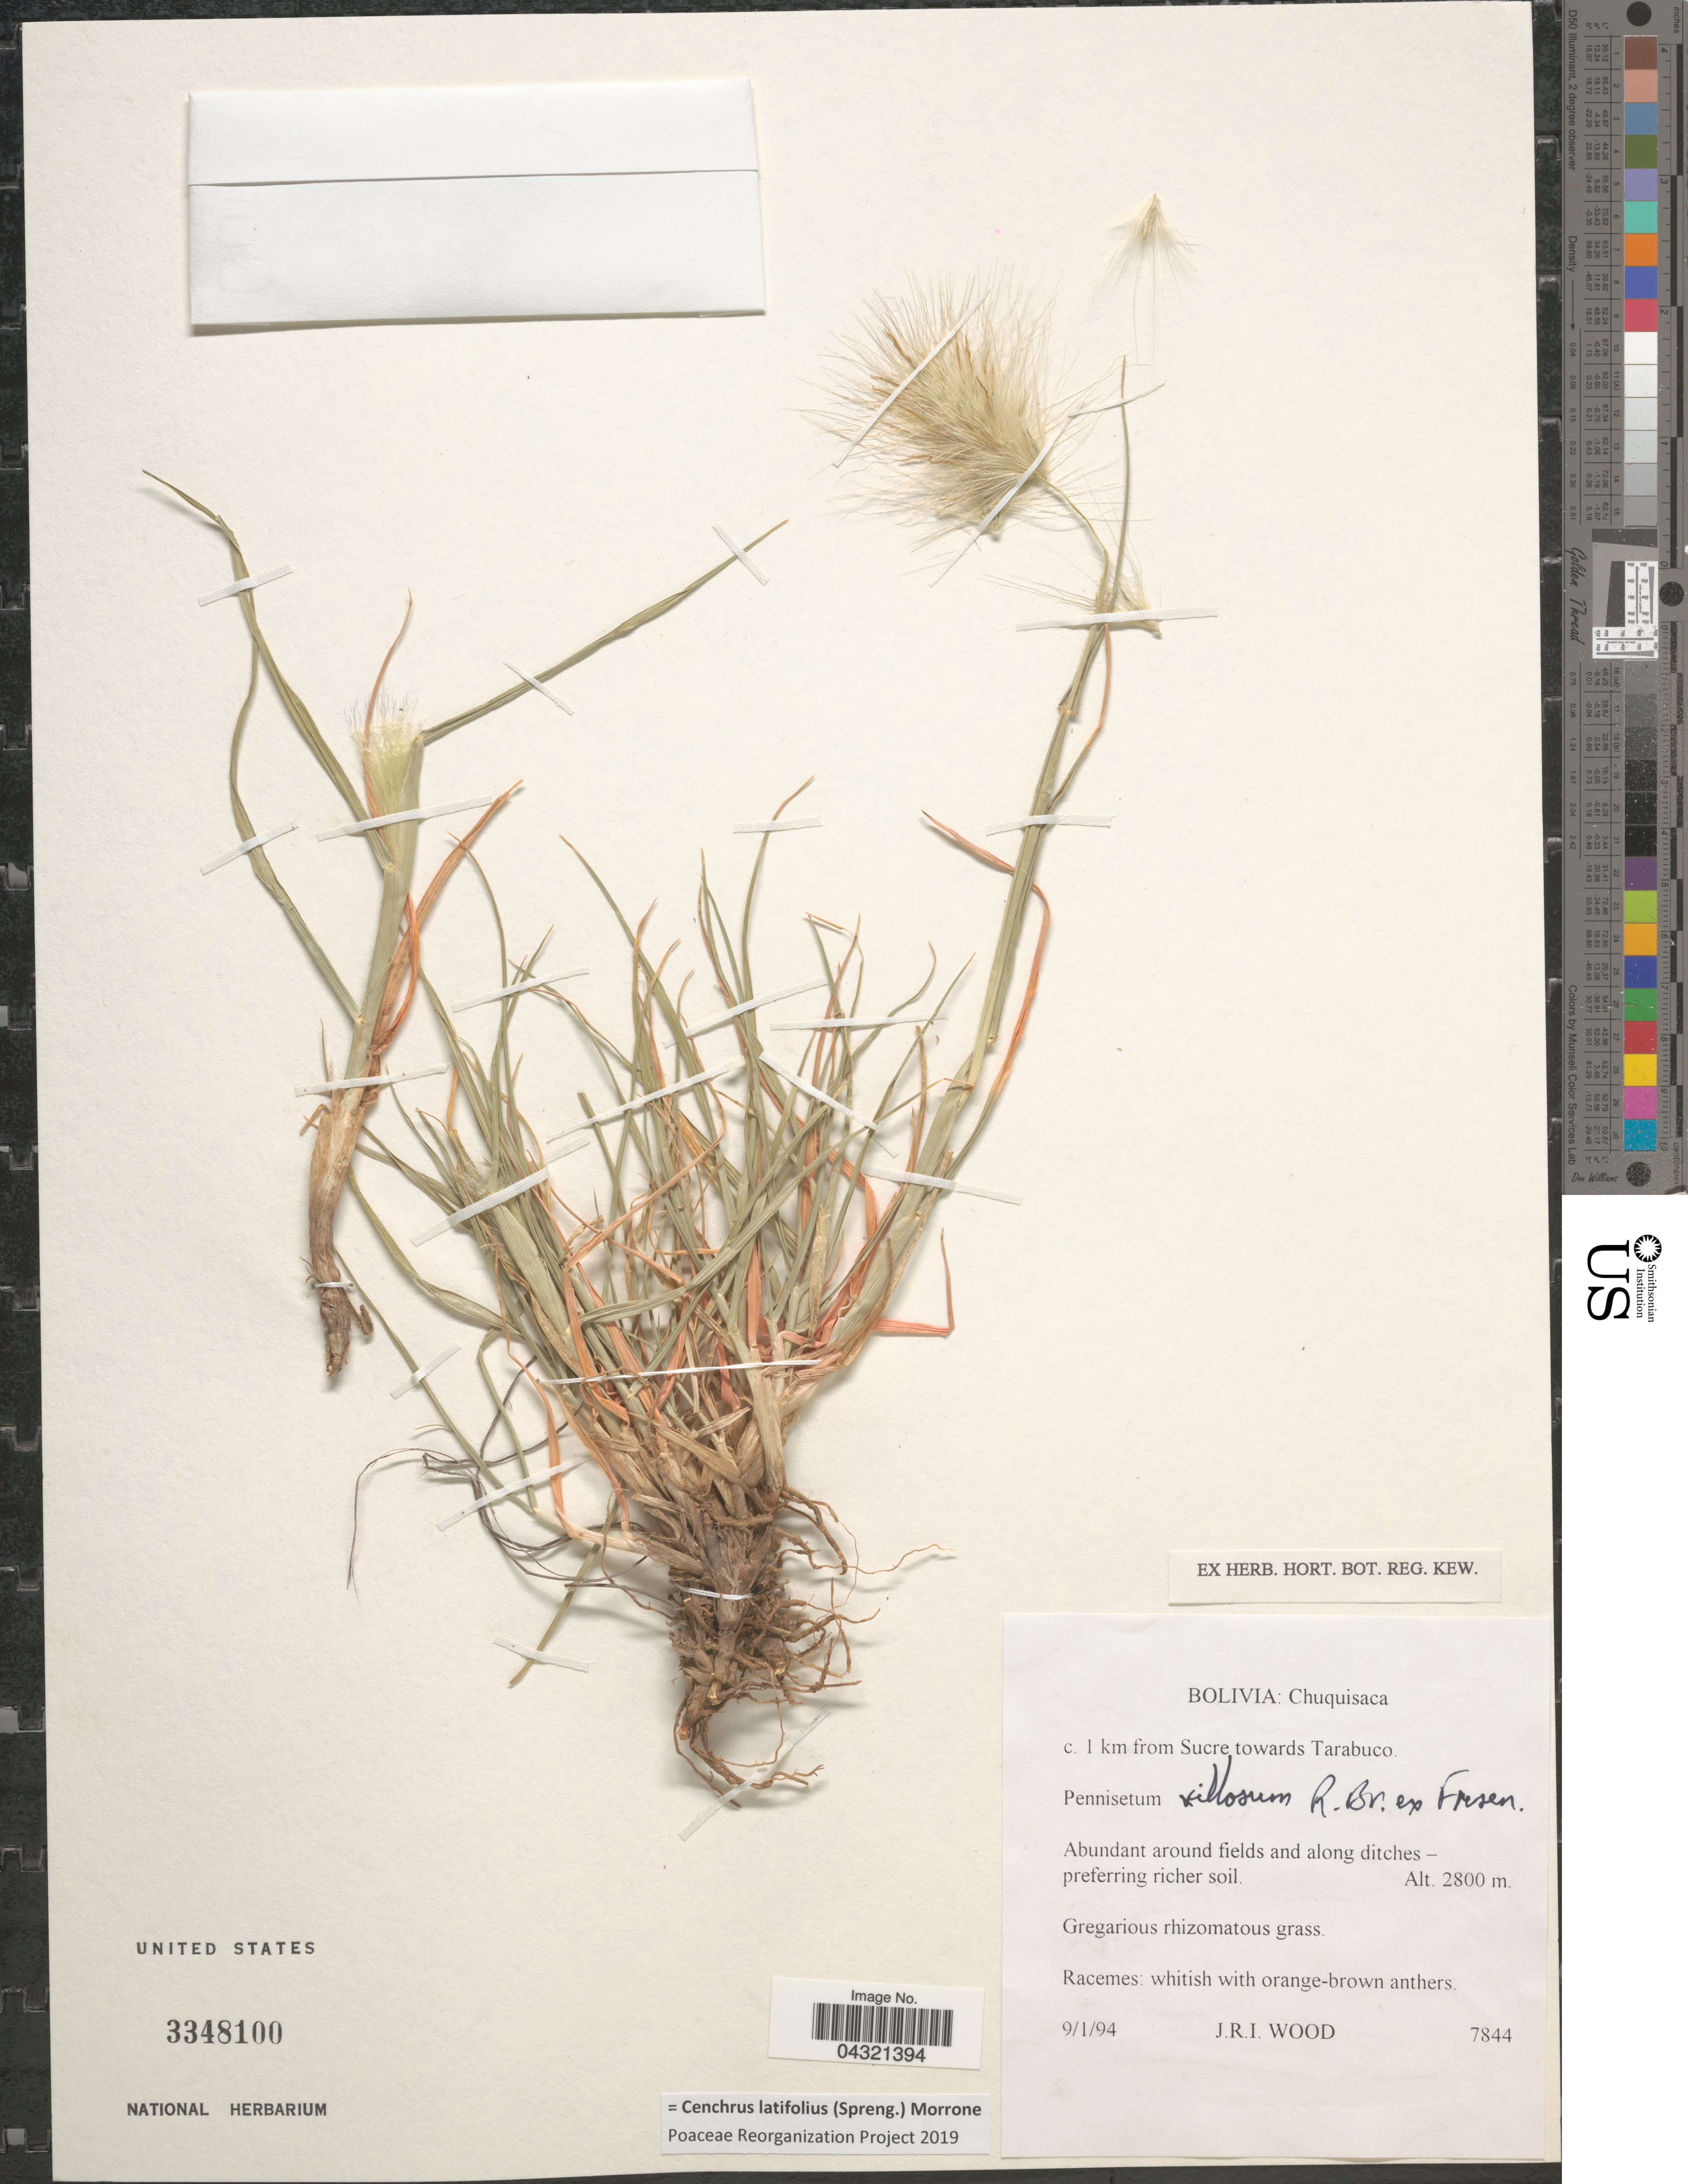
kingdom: Plantae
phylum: Tracheophyta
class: Liliopsida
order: Poales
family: Poaceae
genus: Cenchrus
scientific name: Cenchrus latifolius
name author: (Spreng.) Morrone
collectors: J. R. I. Wood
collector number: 7844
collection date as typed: Transcribed d/m/y: 9/1/94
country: Bolivia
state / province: Chuquisaca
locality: C. 1 km from Sucre towards Tarabuco.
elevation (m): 2800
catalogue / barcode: US 3348100